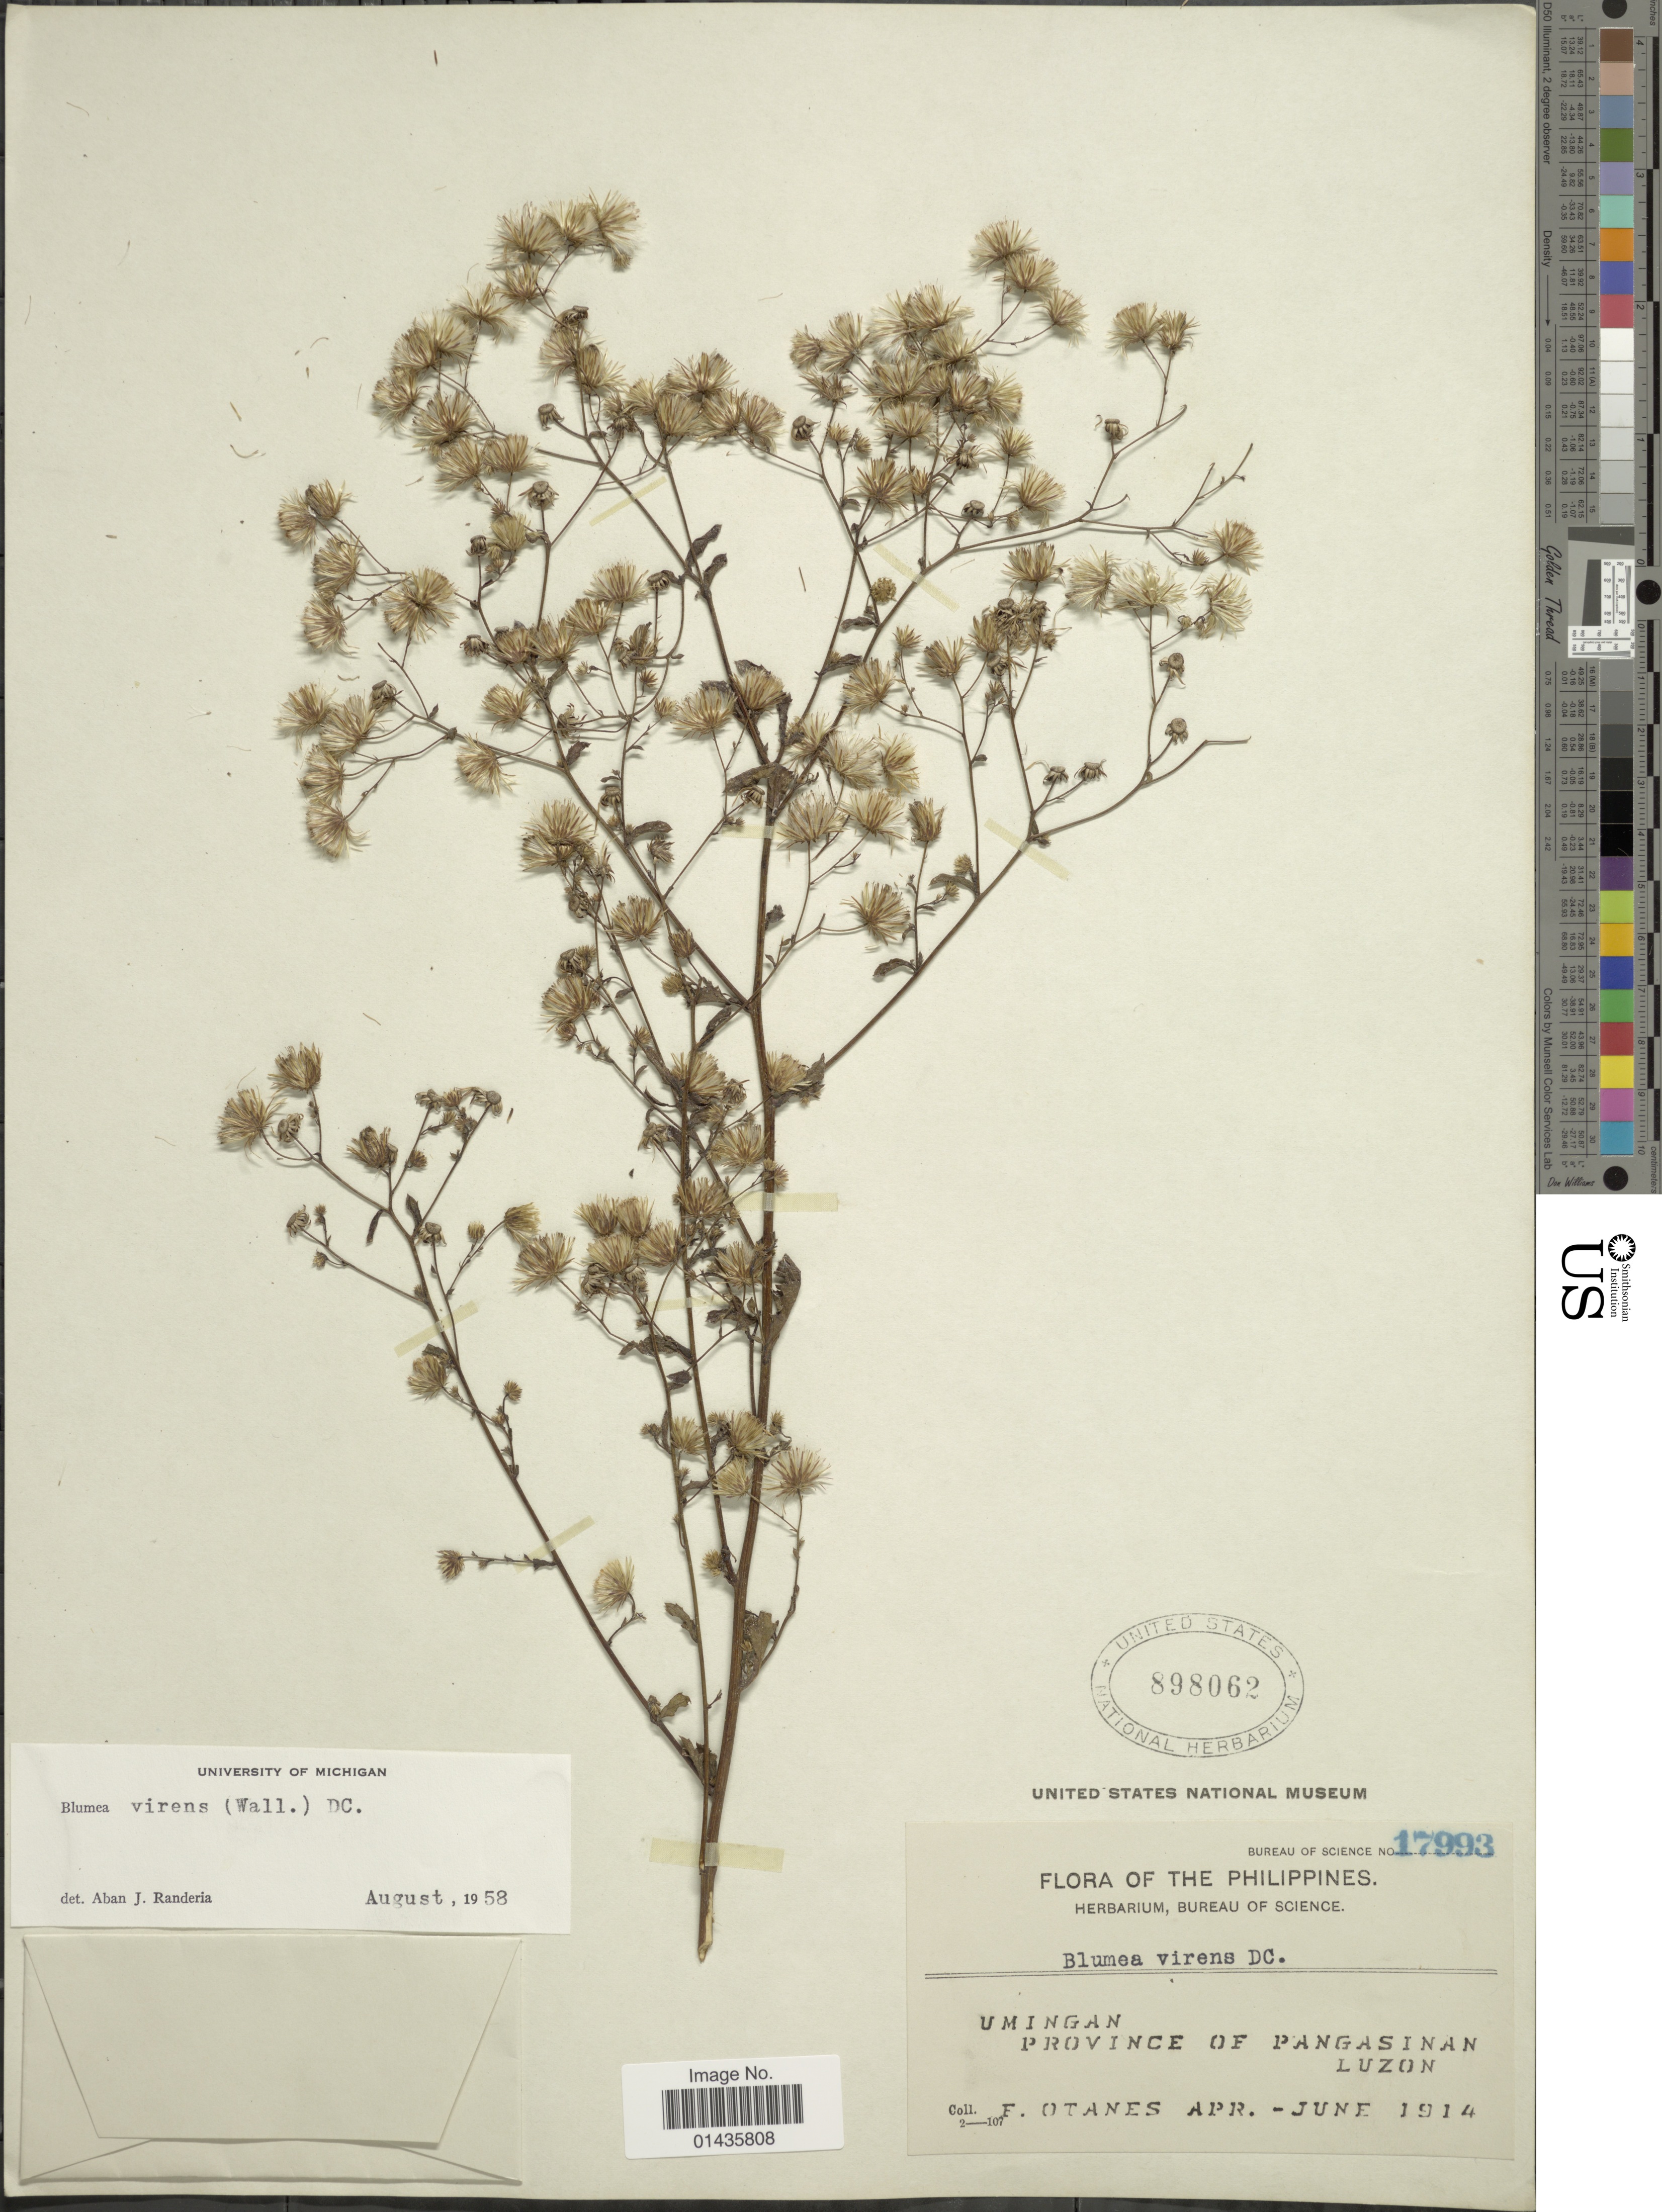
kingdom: Plantae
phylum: Tracheophyta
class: Magnoliopsida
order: Asterales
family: Asteraceae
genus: Blumea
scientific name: Blumea virens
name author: DC.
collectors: F. Q. Otanes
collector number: Bureau of Science 17993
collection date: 1914-04/1914-06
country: Philippines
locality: Umingan, Province of Pangasinan, Luzon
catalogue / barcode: US 898062